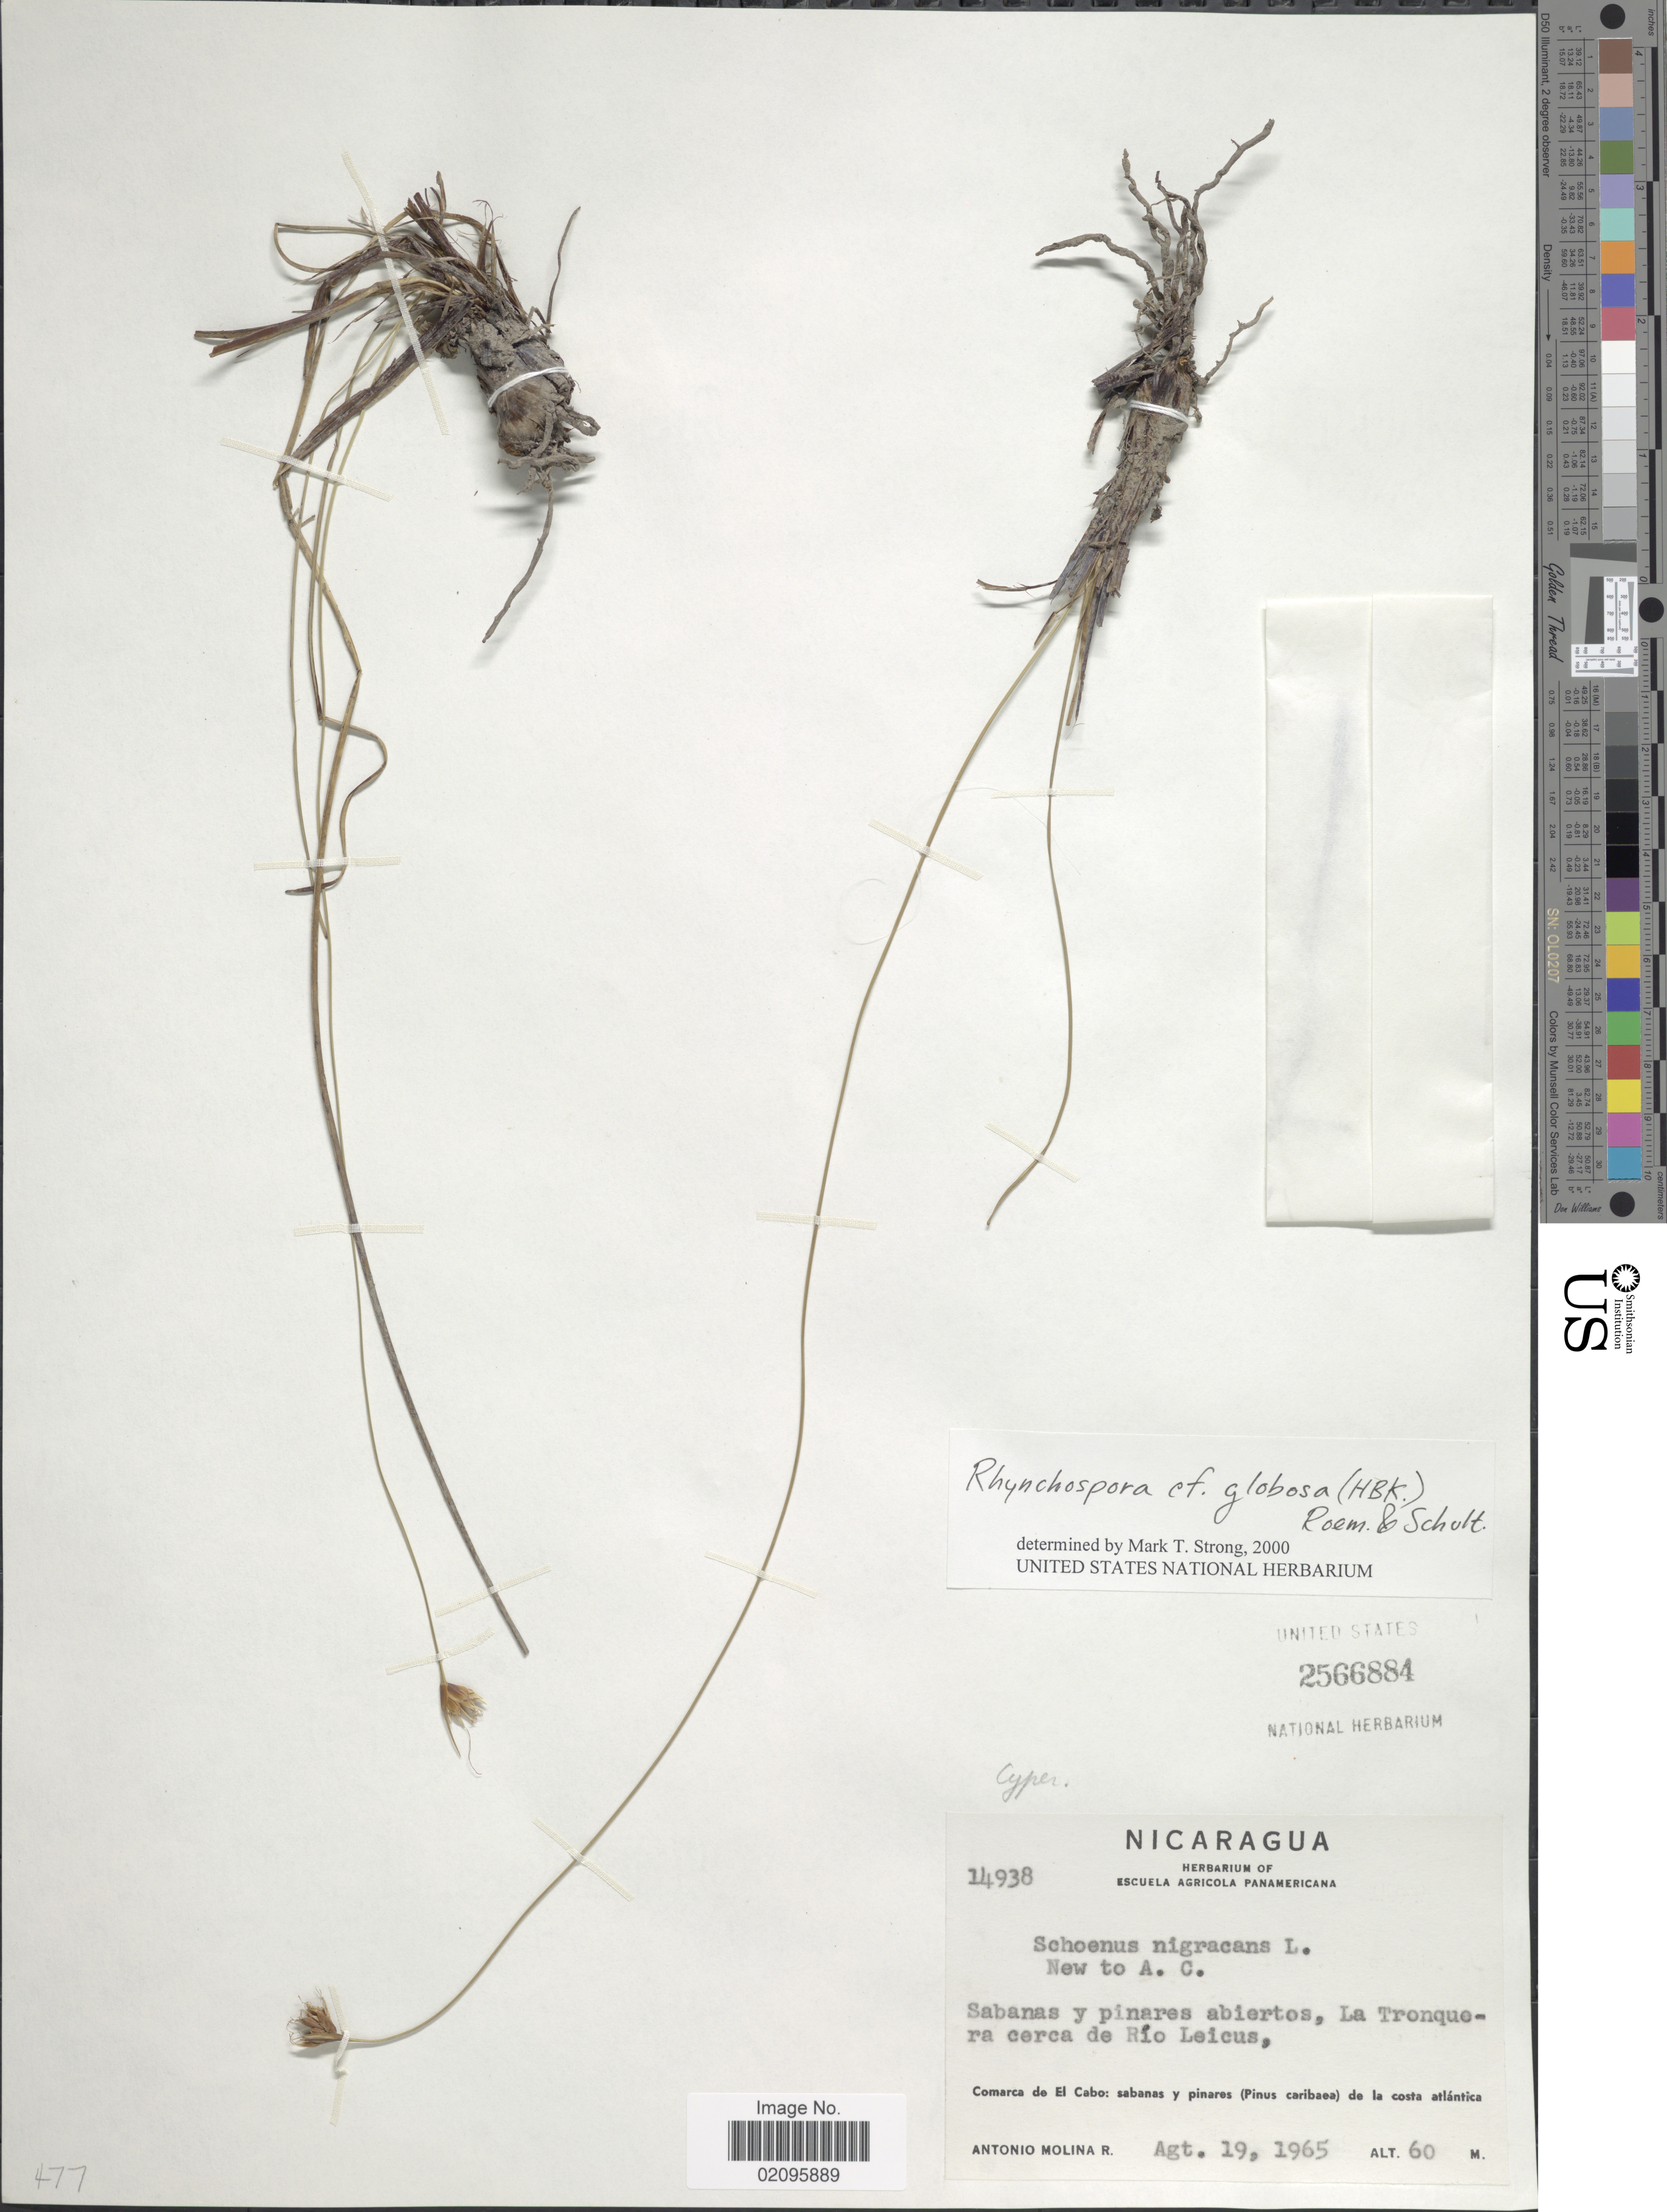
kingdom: Plantae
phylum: Tracheophyta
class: Liliopsida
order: Poales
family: Cyperaceae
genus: Rhynchospora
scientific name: Rhynchospora globosa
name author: (Kunth) Roem. & Schult.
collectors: A. Molina R.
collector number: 14938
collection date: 1965-08-19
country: Nicaragua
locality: Sabanas y pinares abiertos, La Tronquera cerca de Rio Leicus, Comarca de El Cabo: sabanas y pinares de la costa atlantica.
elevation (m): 60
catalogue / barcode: US 2566884